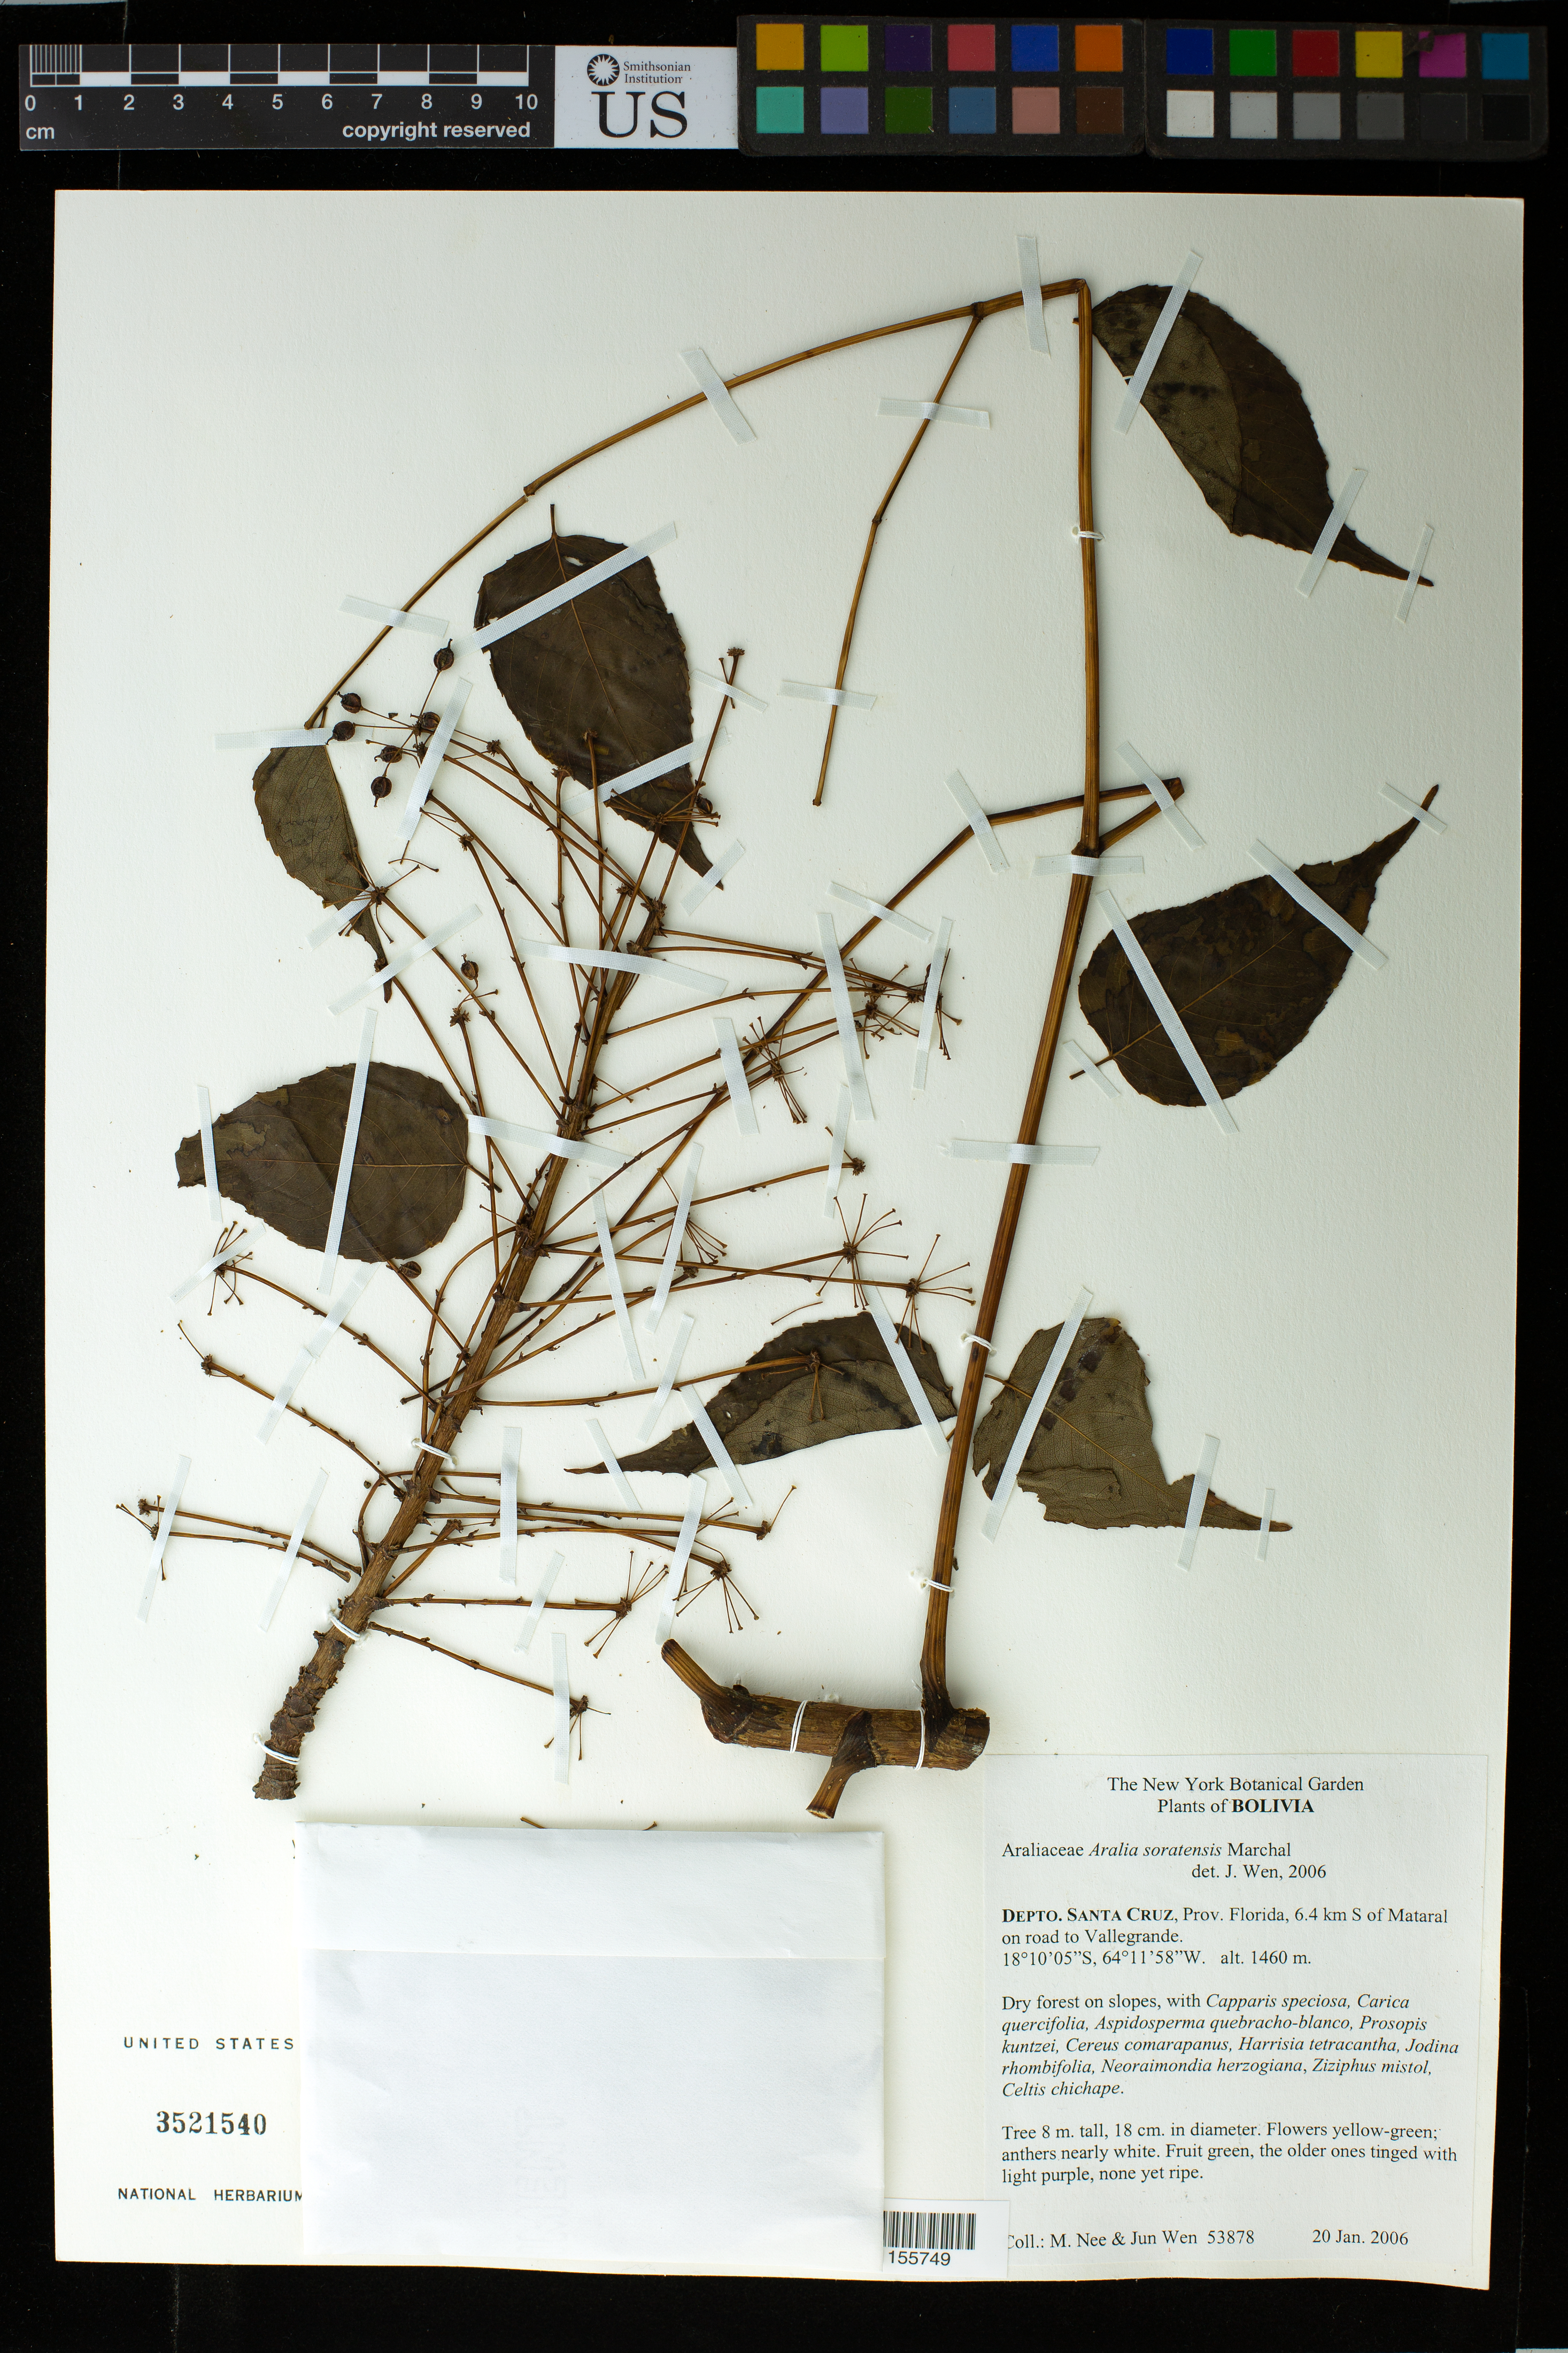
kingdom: Plantae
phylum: Tracheophyta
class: Magnoliopsida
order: Apiales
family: Araliaceae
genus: Aralia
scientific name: Aralia soratensis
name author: Marchal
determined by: Wen, Jun, (BOT), Smithsonian Institution - National Museum of Natural History (UNITED STATES)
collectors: M. Nee & J. Wen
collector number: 53878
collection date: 2006-01-20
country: Bolivia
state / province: Santa Cruz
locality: Prov. Florida, 6.4 km S of Mataral on road to Vallegrande.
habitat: Dry forest on slopes.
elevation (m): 1460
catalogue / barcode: US 3521540